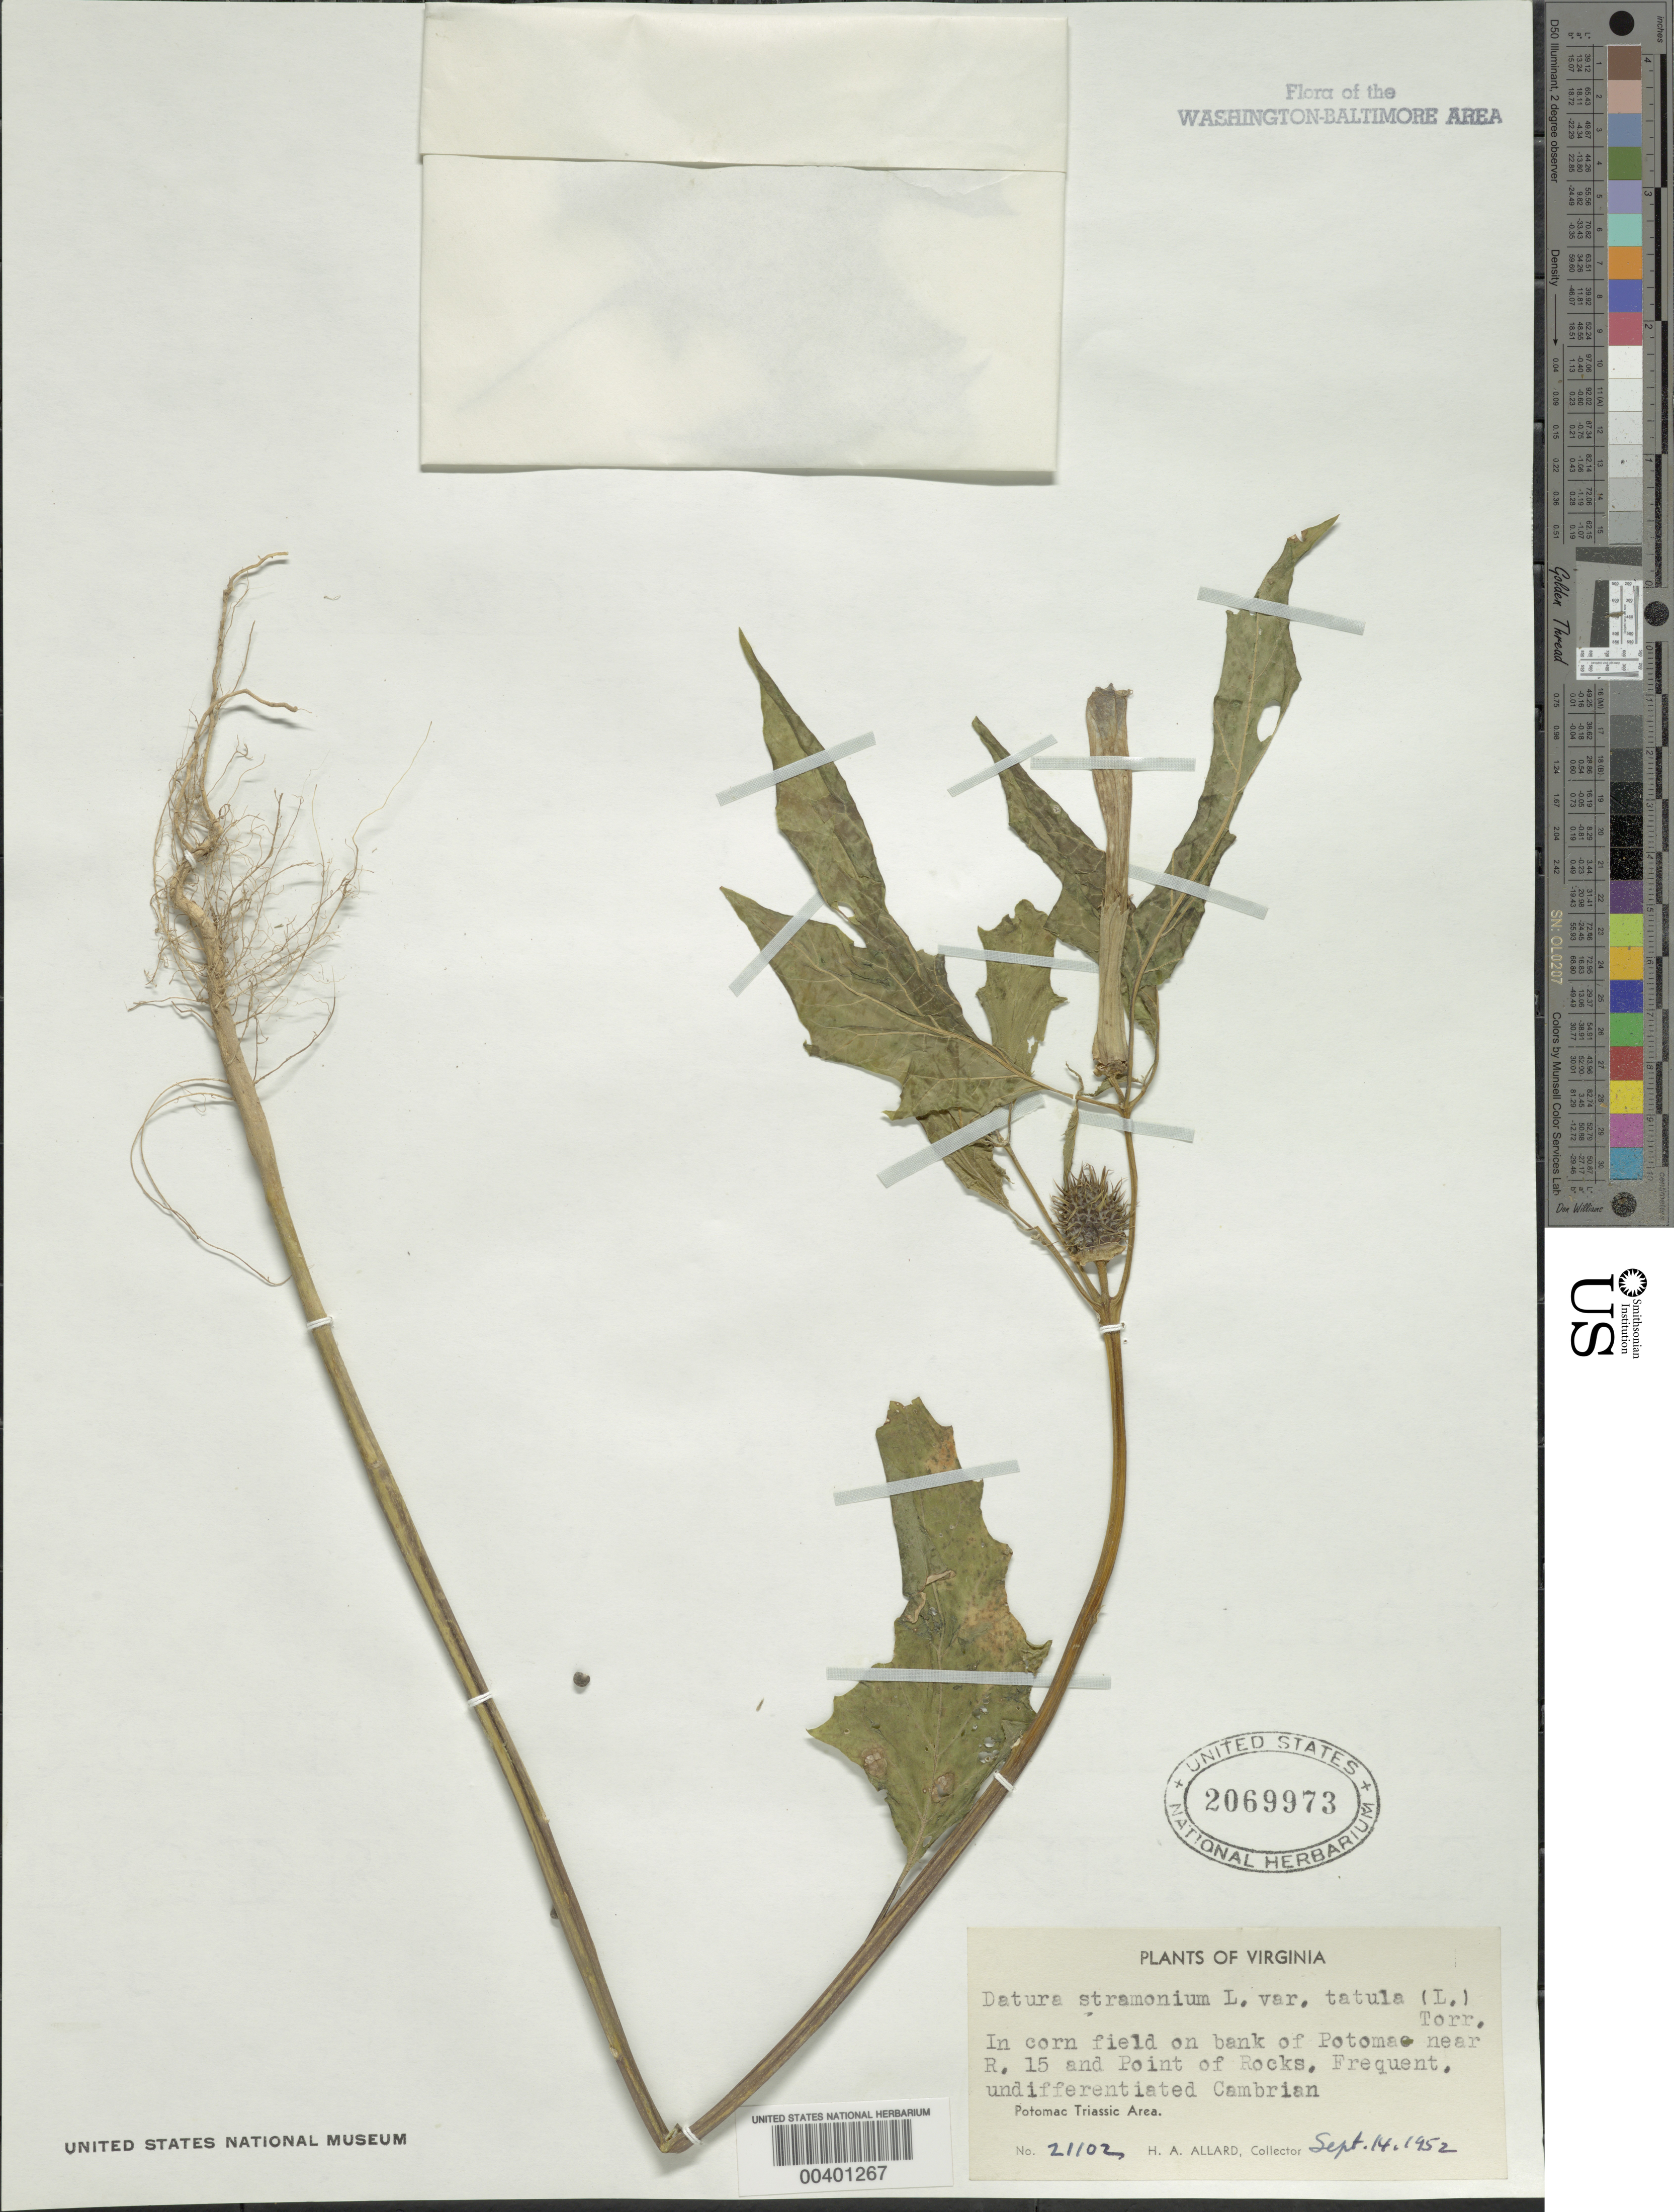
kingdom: Plantae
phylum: Tracheophyta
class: Magnoliopsida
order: Solanales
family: Solanaceae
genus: Datura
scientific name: Datura stramonium var. tatula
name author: (L.) Torr.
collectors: H. A. Allard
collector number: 21102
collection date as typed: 14 Sep 1952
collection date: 1952-09-14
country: United States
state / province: Virginia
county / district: Loudoun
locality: Banks of Potomac River near Route 15 and Point of Rocks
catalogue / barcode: US 2069973